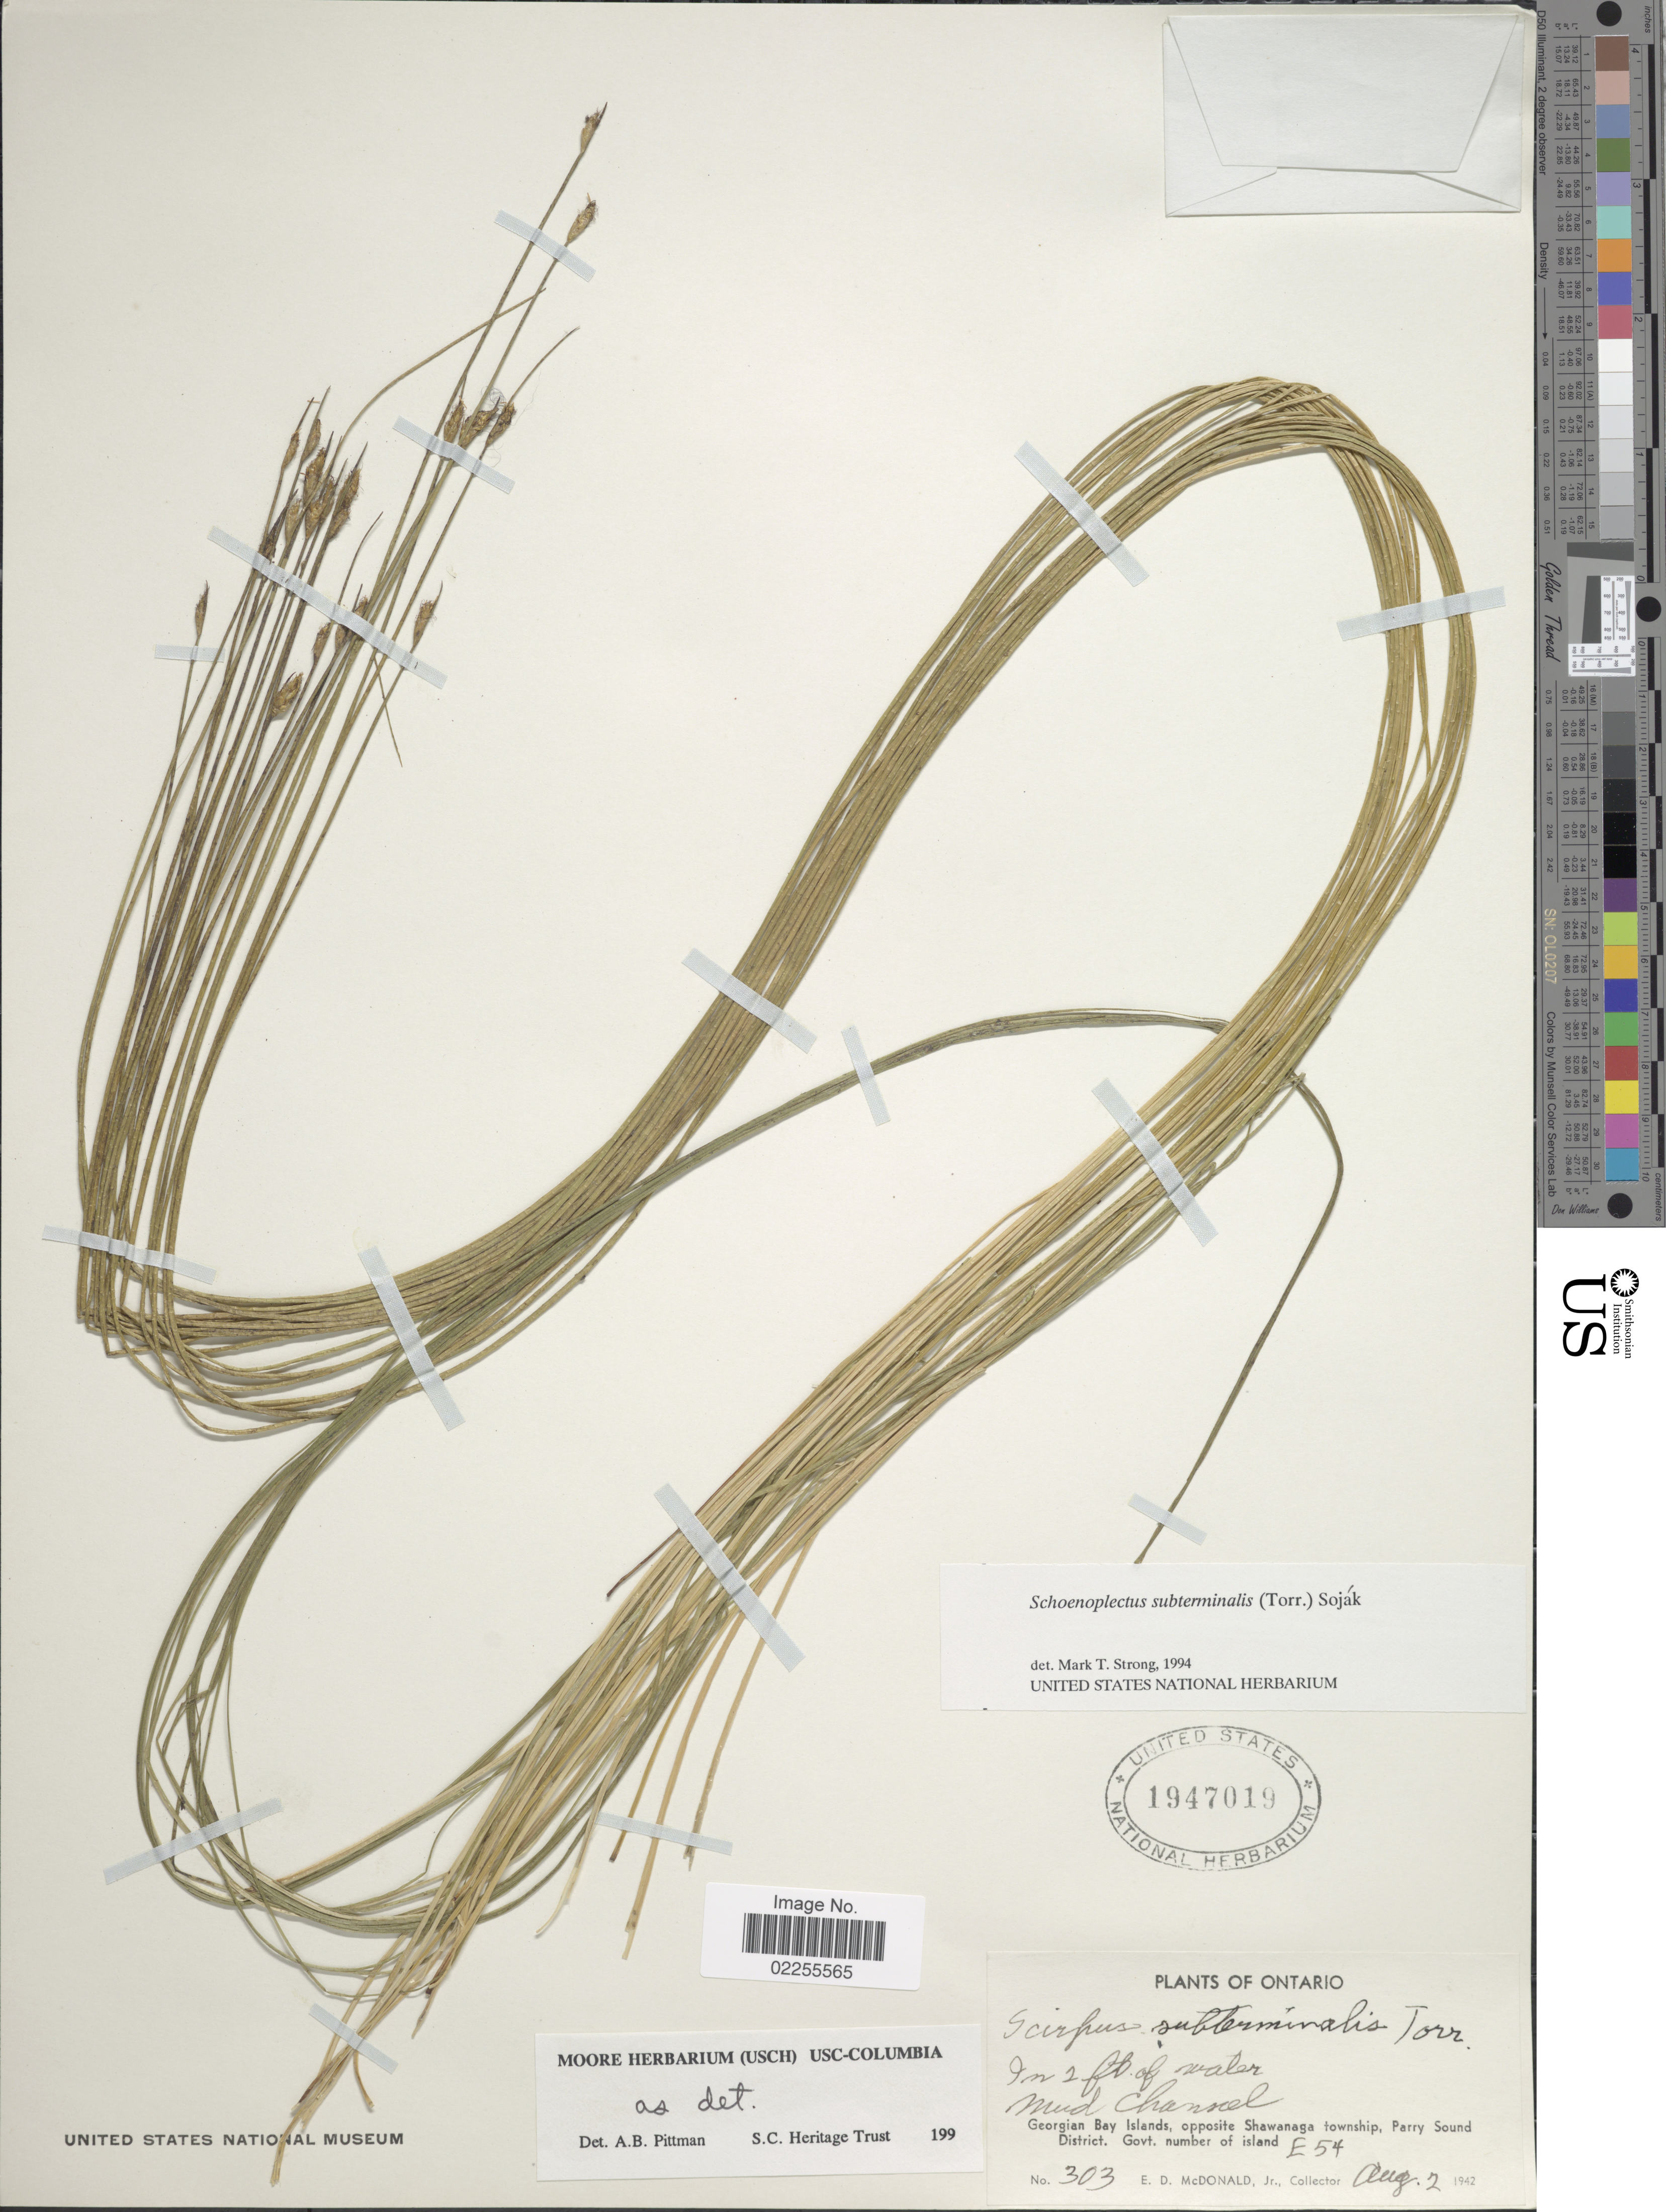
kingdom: Plantae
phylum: Tracheophyta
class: Liliopsida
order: Poales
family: Cyperaceae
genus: Schoenoplectus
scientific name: Schoenoplectus subterminalis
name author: (Torr.) Soják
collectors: E. D. McDonald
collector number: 303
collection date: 1942-08-02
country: Canada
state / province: Ontario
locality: Mud Channel, Georgian Bay Islands, opposite Shawanaga township, Parry Sound District, Govt. number of island E54.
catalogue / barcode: US 1947019